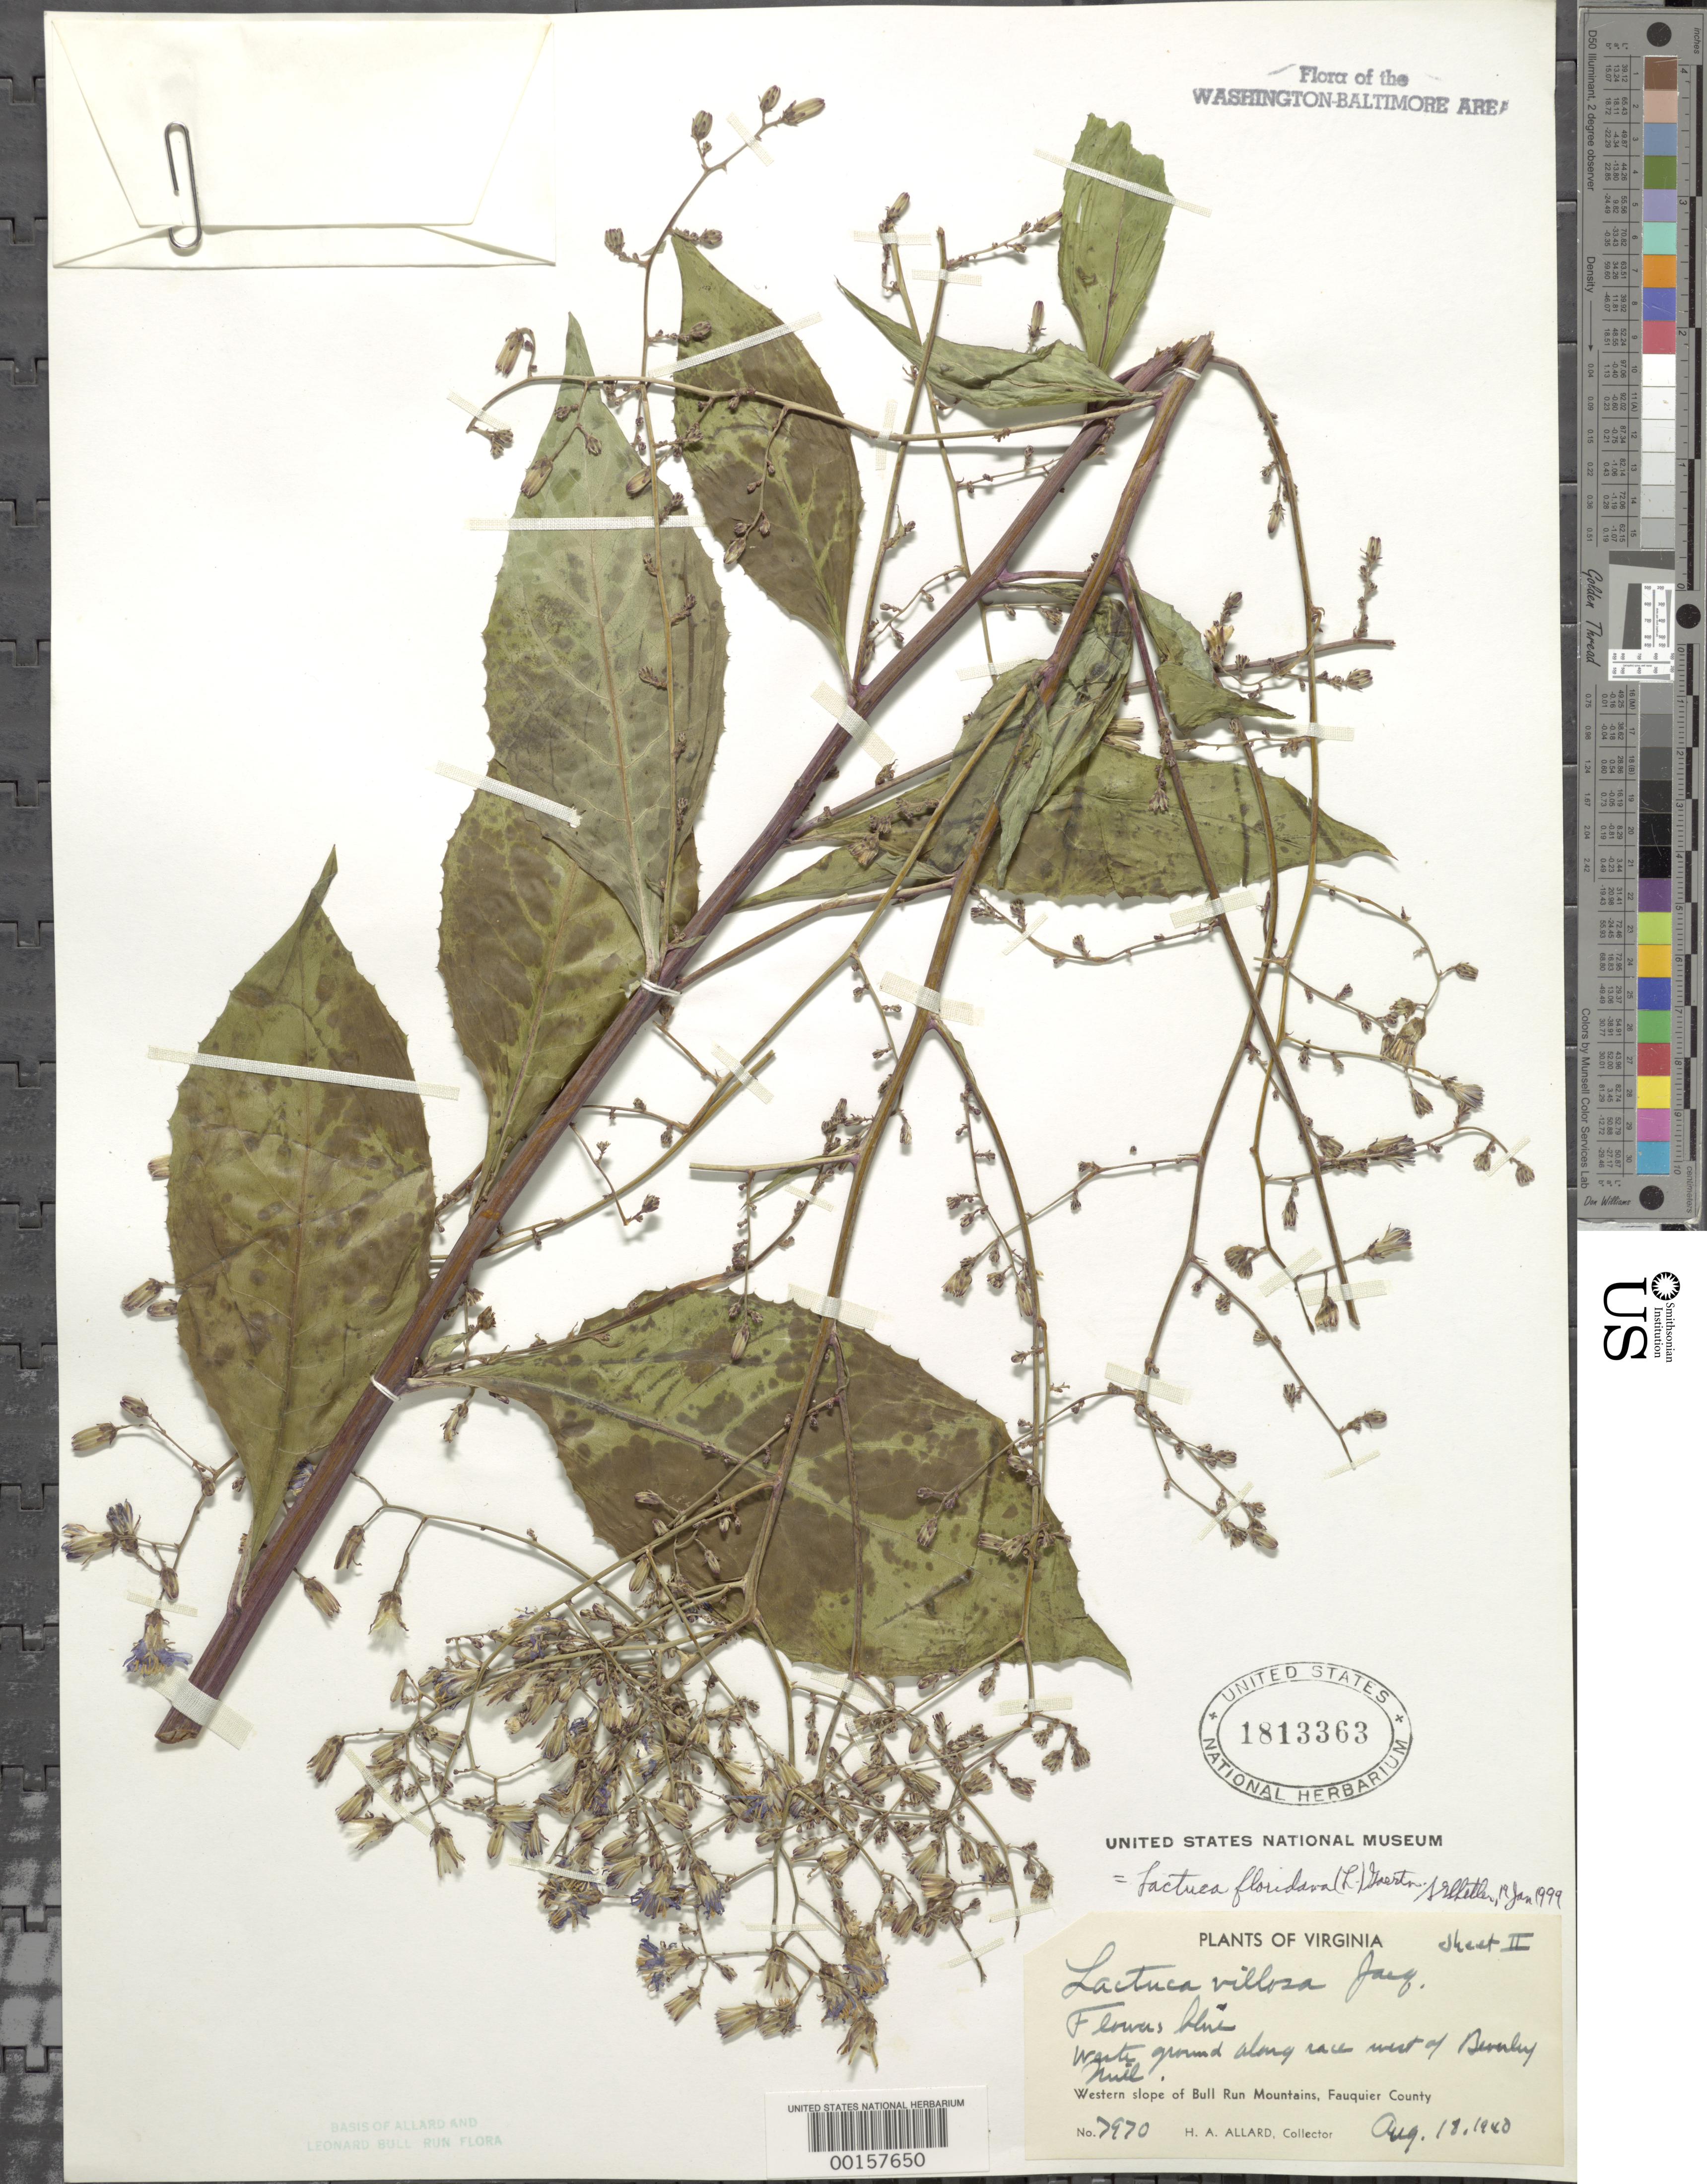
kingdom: Plantae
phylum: Tracheophyta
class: Magnoliopsida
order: Asterales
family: Asteraceae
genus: Lactuca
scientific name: Lactuca floridana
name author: (L.) Gaertn.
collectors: H. A. Allard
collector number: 7970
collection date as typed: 18 Aug 1940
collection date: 1940-08-18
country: United States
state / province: Virginia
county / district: Fauquier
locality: West of Beverley Mill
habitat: Waste ground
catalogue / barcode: US 1813363